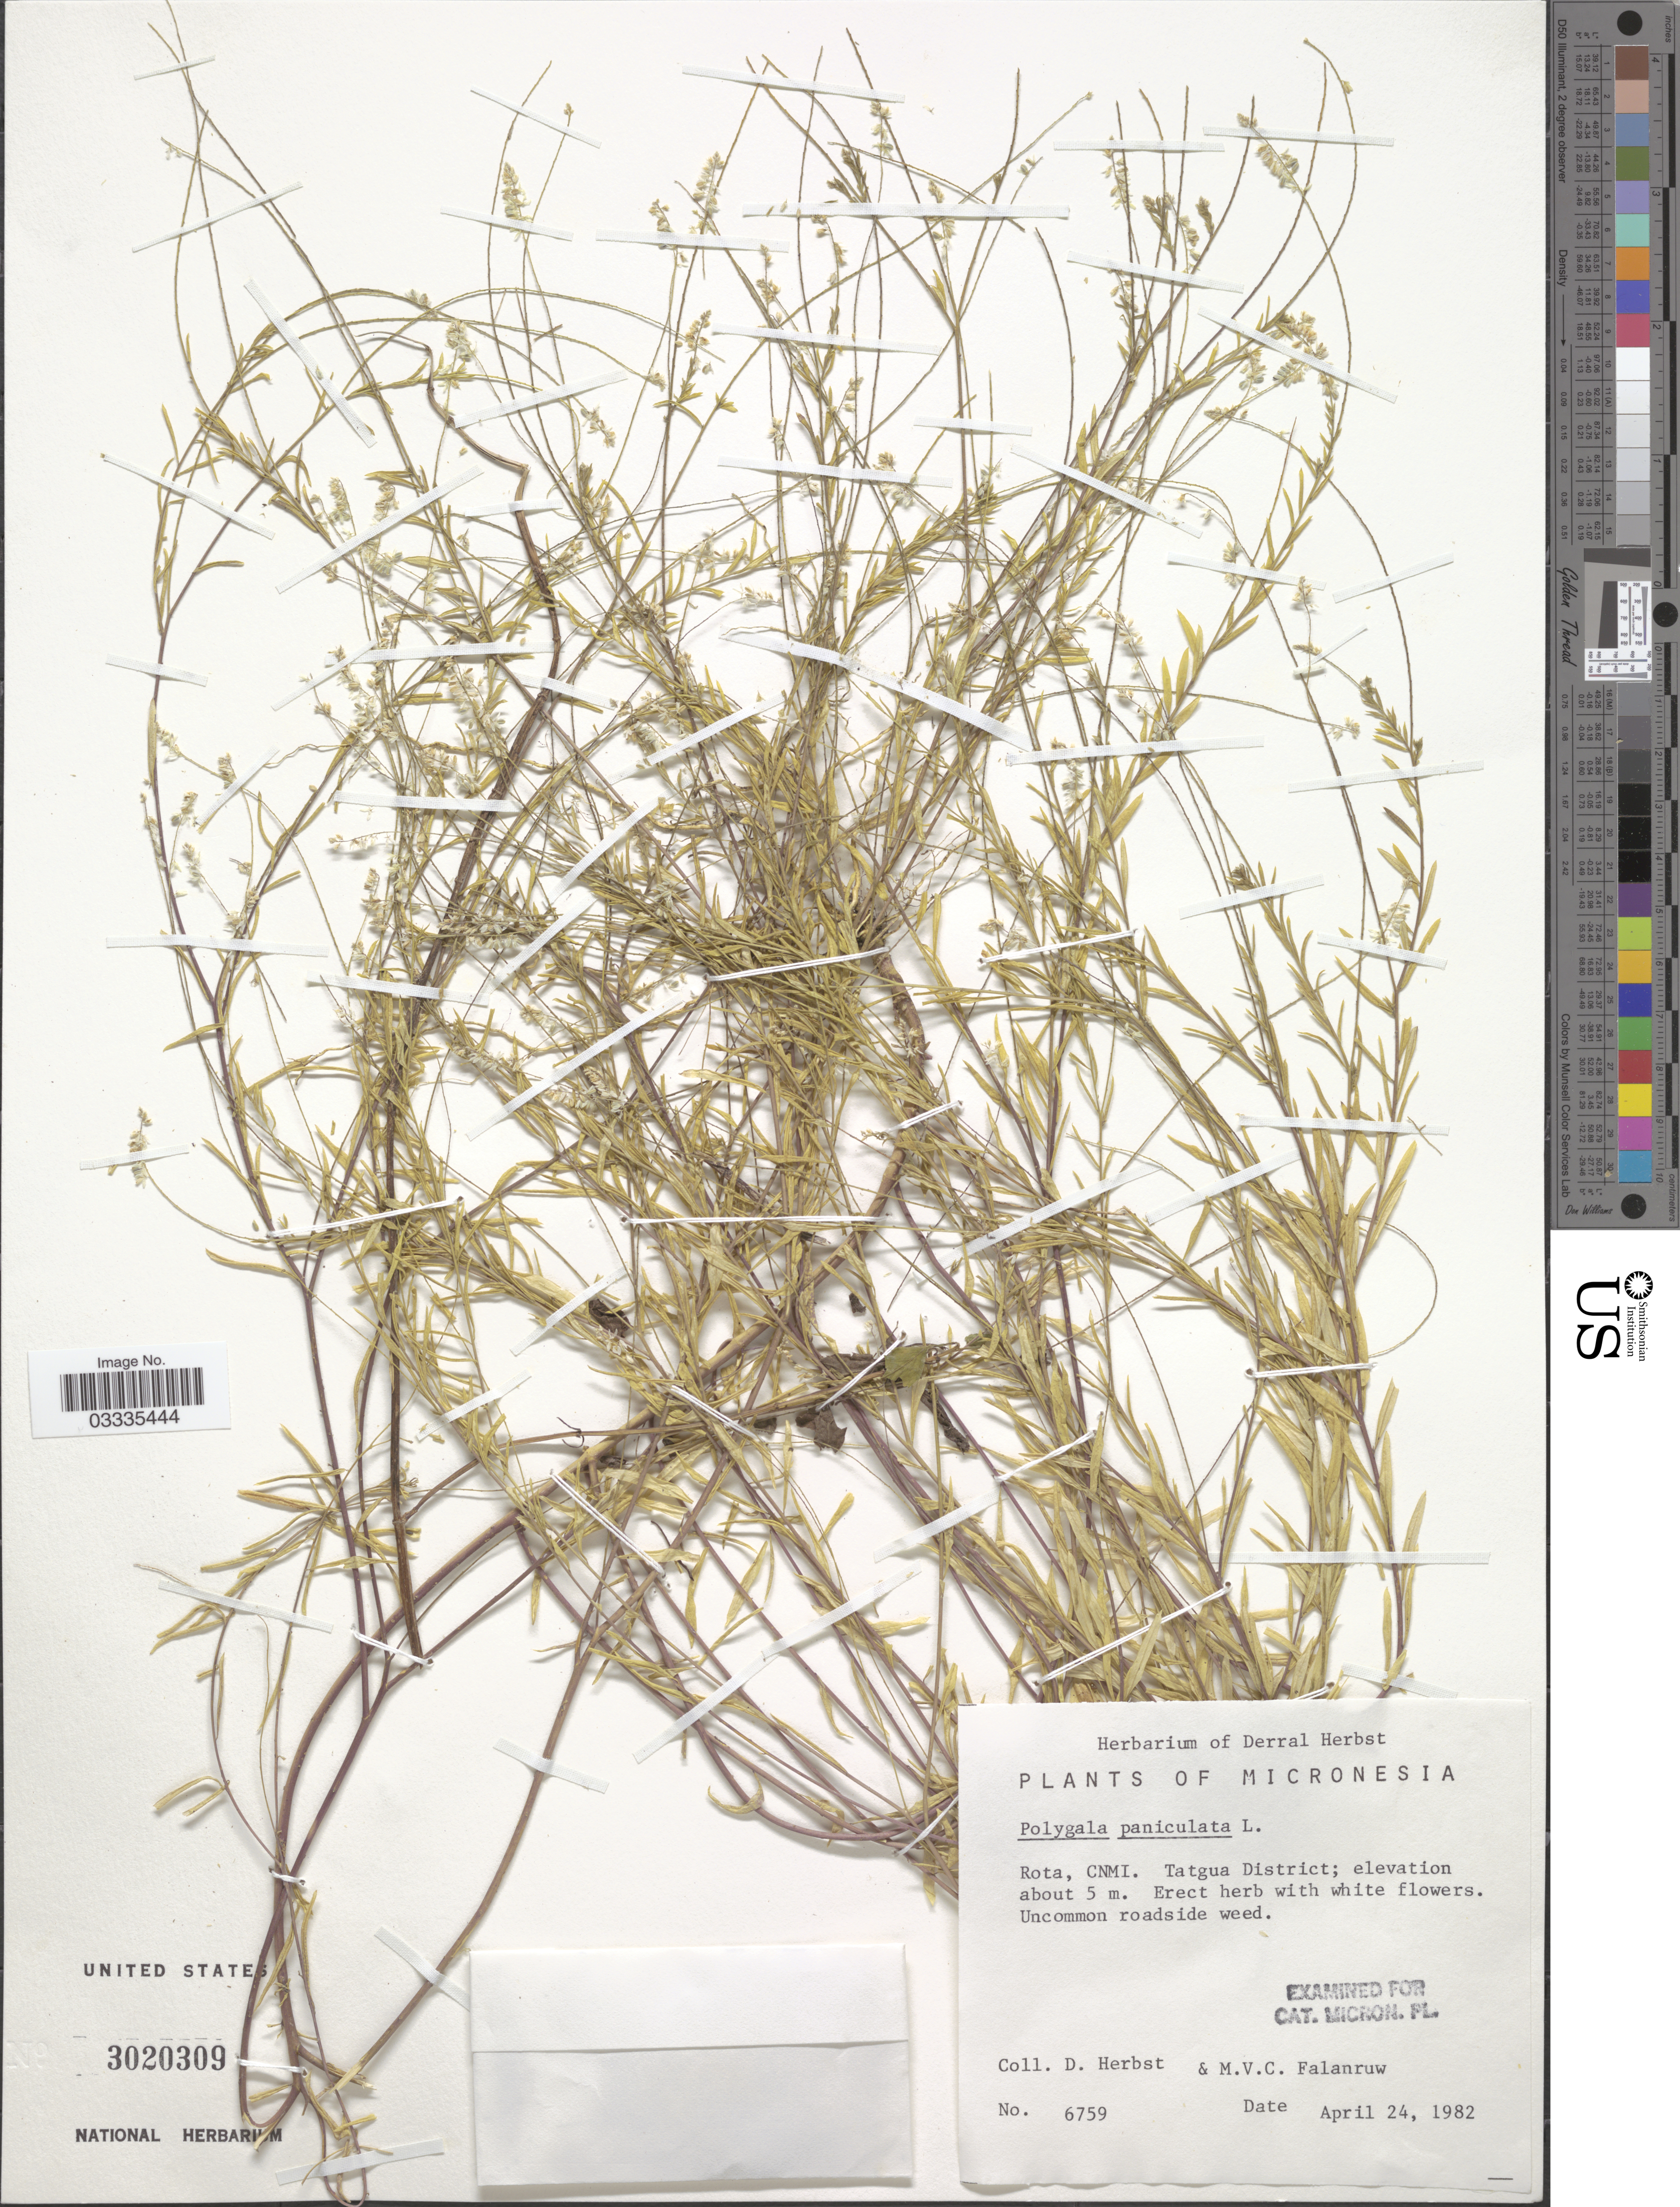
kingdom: Plantae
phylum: Tracheophyta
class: Magnoliopsida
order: Fabales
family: Polygalaceae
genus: Polygala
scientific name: Polygala paniculata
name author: L.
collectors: D. Herbst & M. V. Falanruw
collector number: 6759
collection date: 1982-04-24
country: Northern Mariana Islands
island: Rota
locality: Micronesia. Rota, CNMI. Tatgua District.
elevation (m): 5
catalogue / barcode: US 3020309